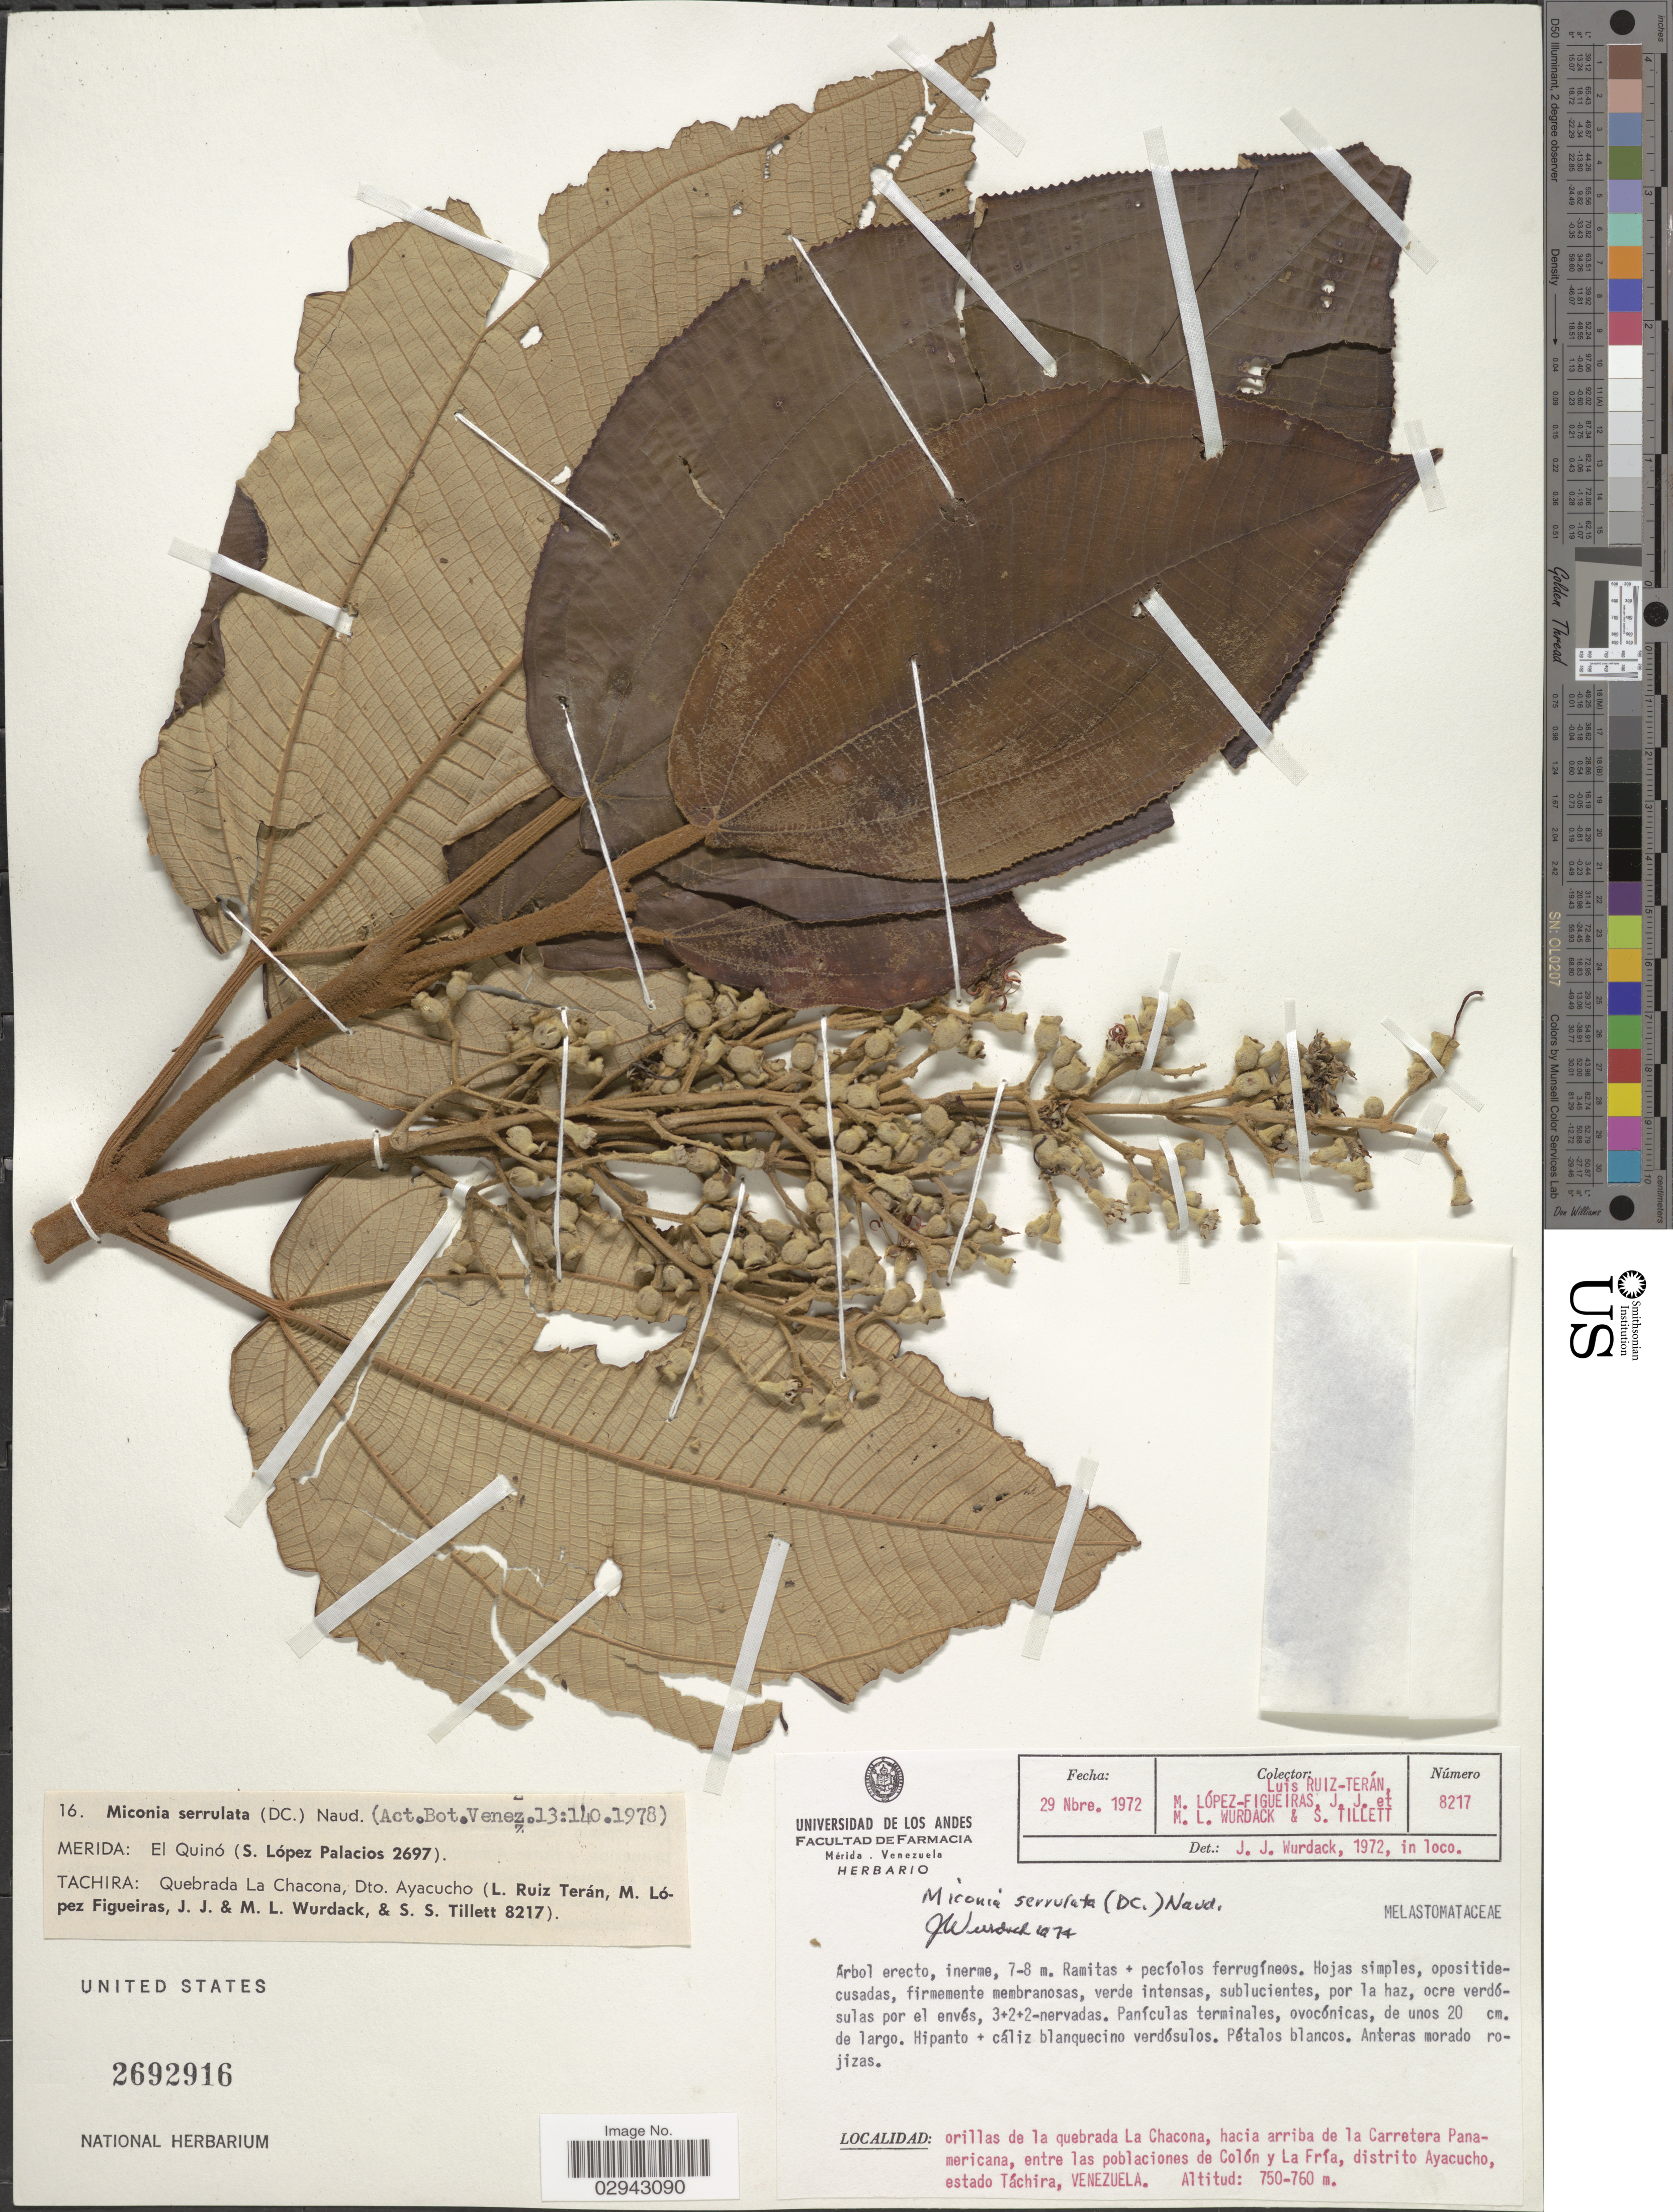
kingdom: Plantae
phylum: Tracheophyta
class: Magnoliopsida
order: Myrtales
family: Melastomataceae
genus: Miconia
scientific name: Miconia serrulata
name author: (DC.) Naudin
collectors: L. Teran, M. López Figueiras, J. J. Wurdack & M. L. Wurdack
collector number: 8217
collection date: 1972-11-29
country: Venezuela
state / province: Tachira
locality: Orillas de la quebrada La Chacona, hacia arriba de la Carretera Panamericana, entre las poblaciones de Colón y La Fría, distrito Ayacucho.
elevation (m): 750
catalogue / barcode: US 2692916